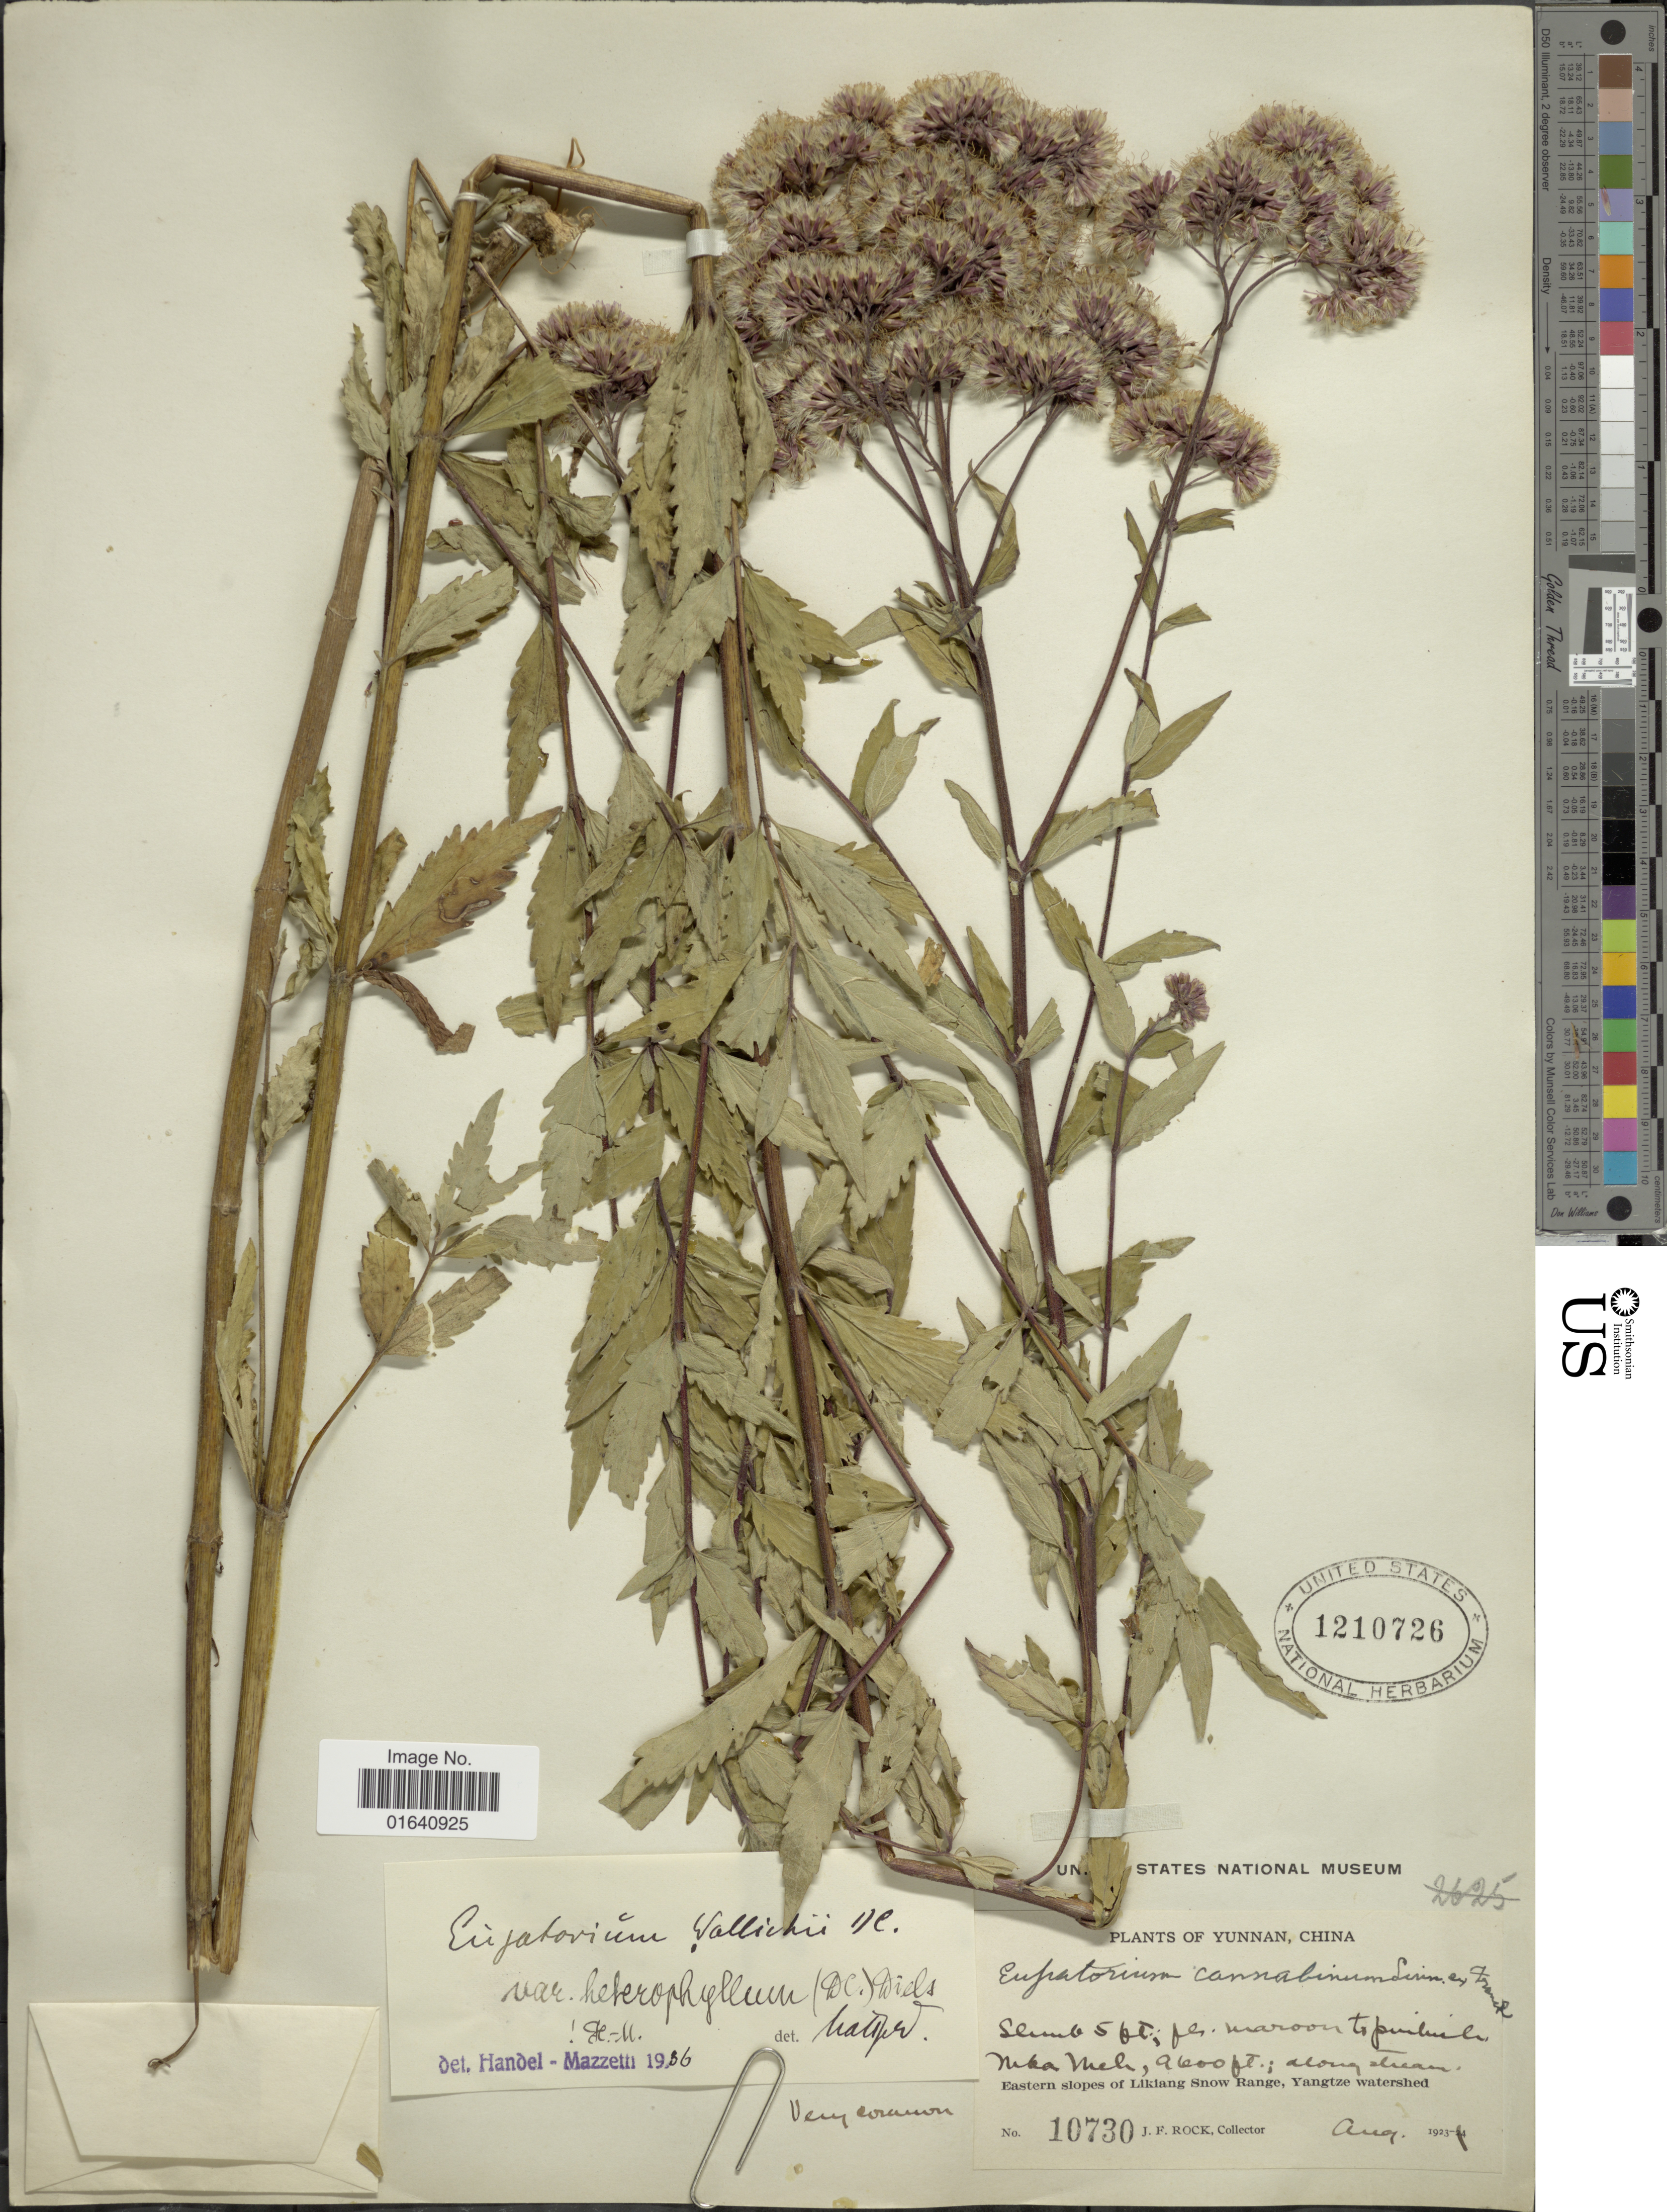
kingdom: Plantae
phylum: Tracheophyta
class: Magnoliopsida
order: Asterales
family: Asteraceae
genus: Eupatorium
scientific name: Eupatorium wallichii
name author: DC.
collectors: J. Rock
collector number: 10730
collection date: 1923-08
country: China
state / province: Yunnan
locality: Nika Meh; along stream Eastern slope of Likiang Snow Range, Yangtze watershed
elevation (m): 2926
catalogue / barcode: US 1210726